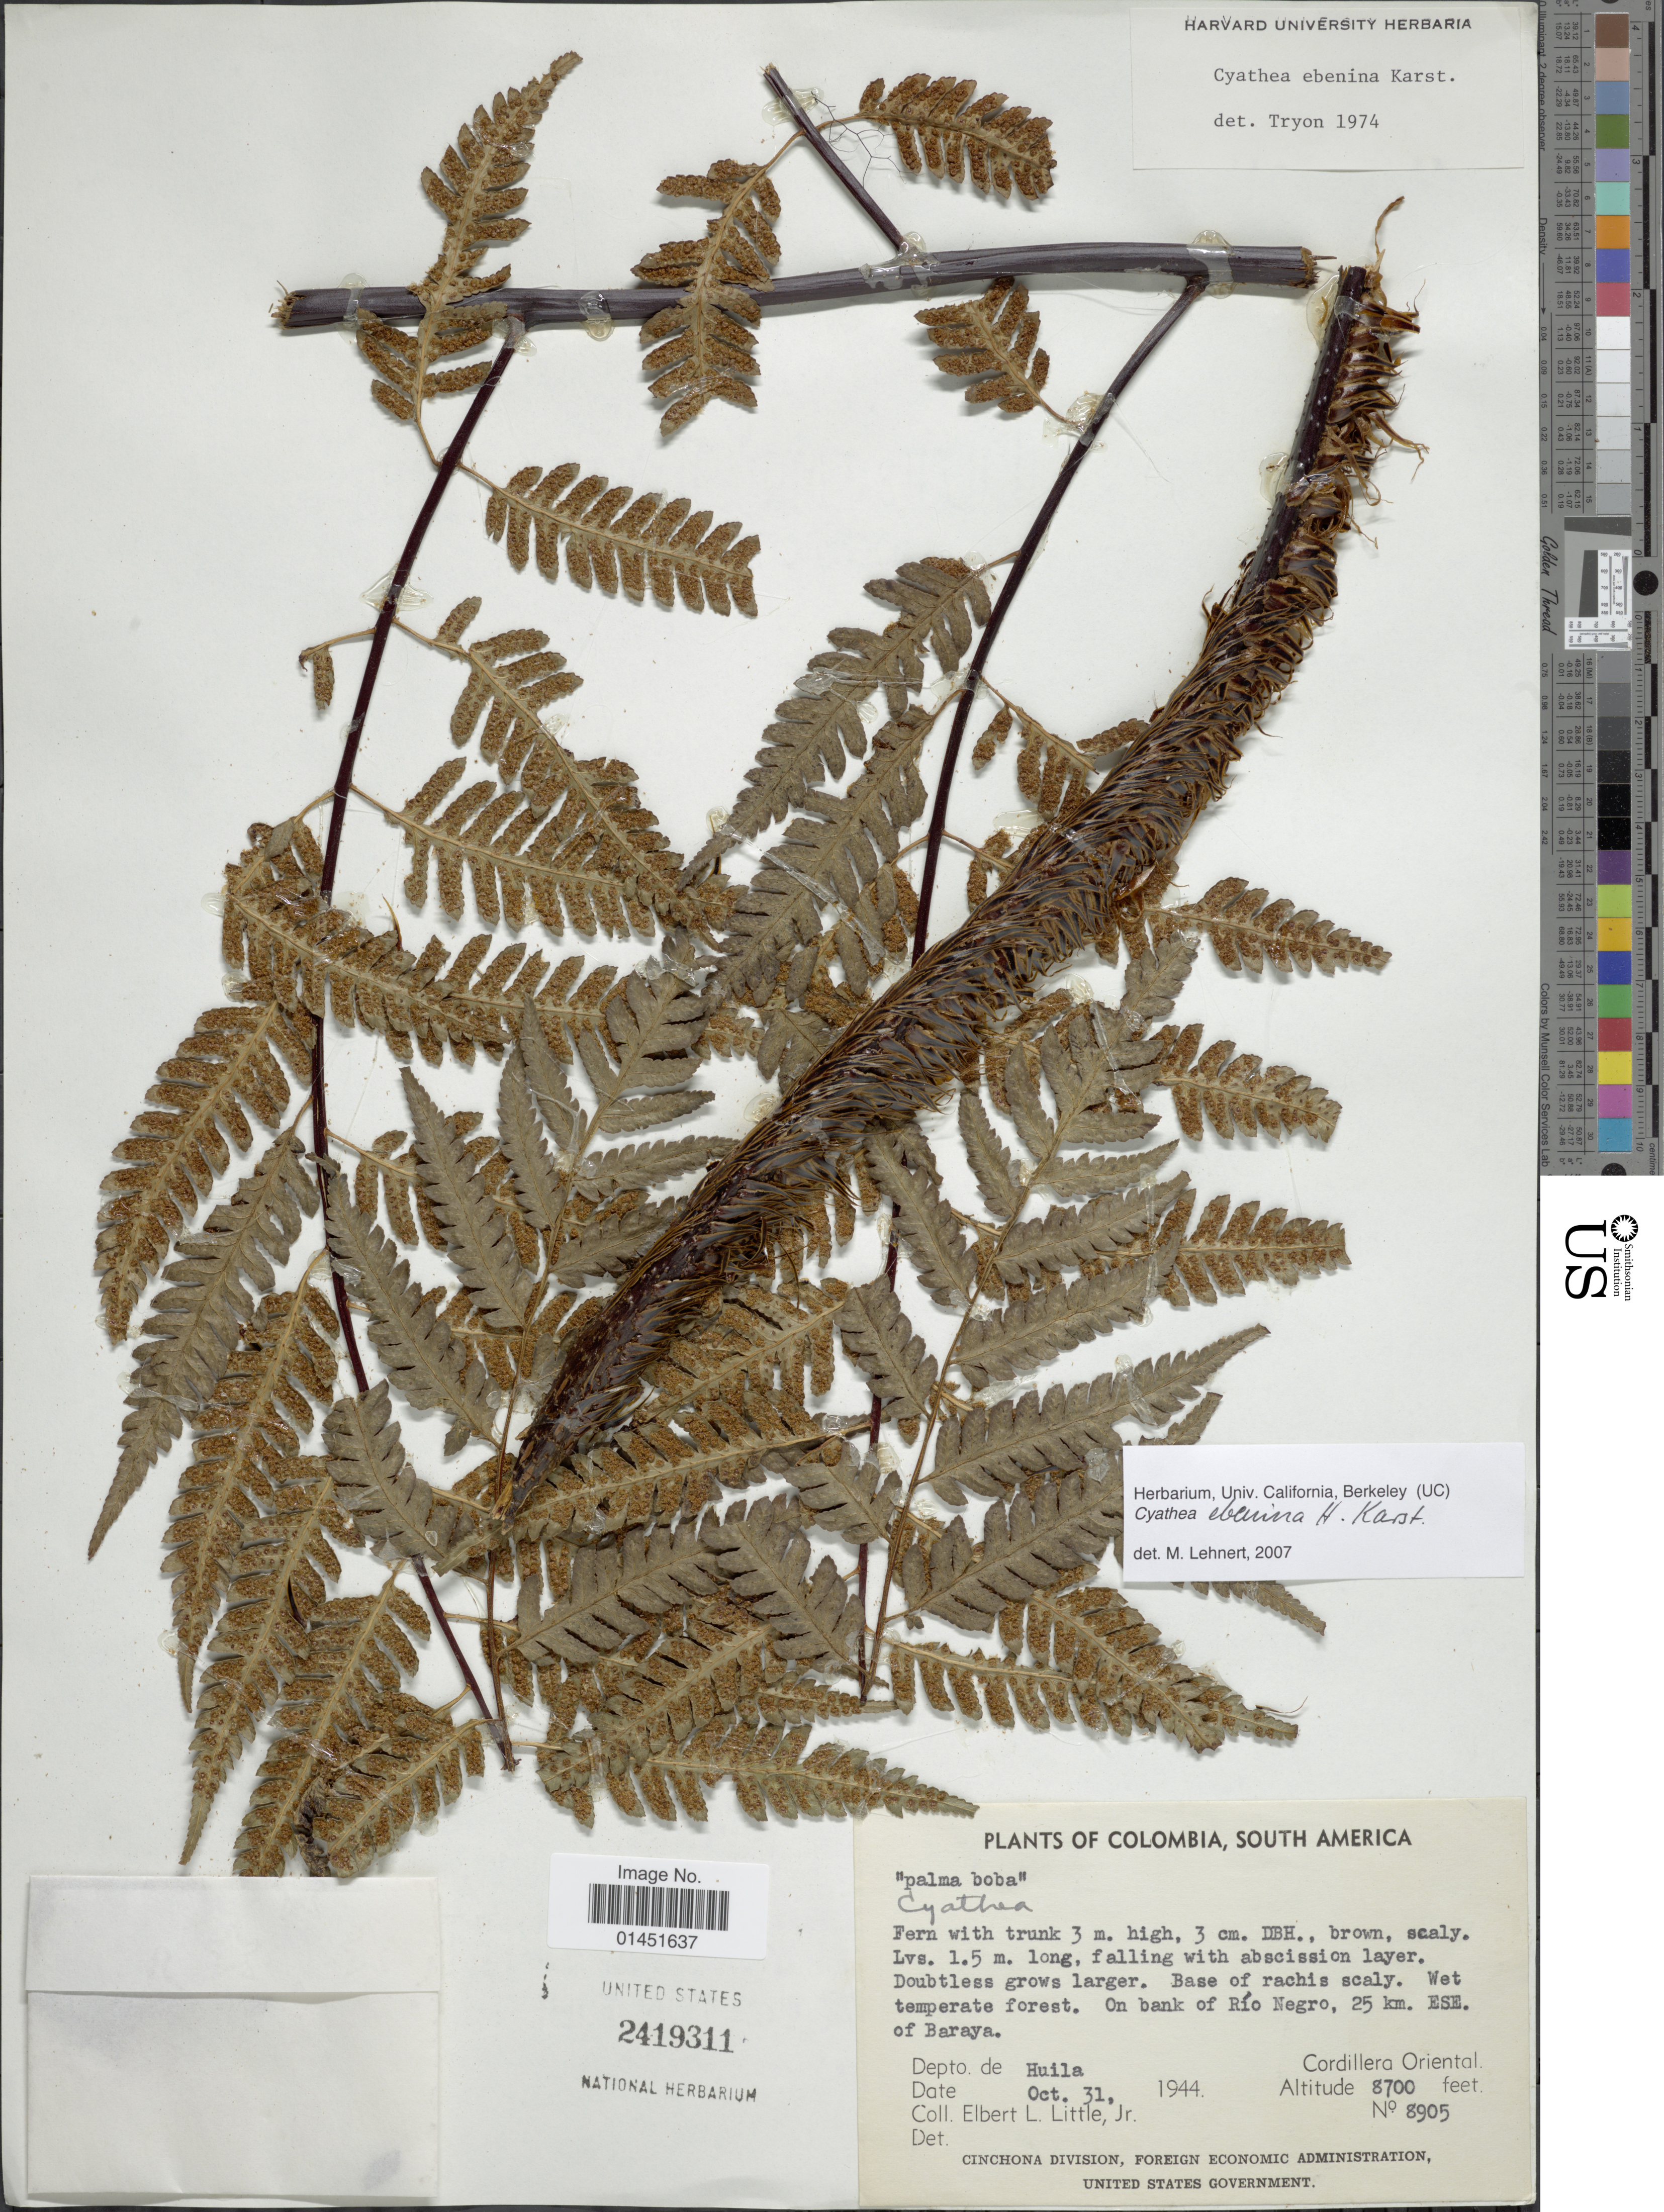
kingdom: Plantae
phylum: Tracheophyta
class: Polypodiopsida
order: Cyatheales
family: Cyatheaceae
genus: Cyathea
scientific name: Cyathea ebenina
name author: H. Karst.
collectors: E. L. Little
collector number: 8905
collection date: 1944-10-31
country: Colombia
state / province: Huila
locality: On bank of Rio Negro, 25 km. ESE. of Baraya, Cordillera Oriental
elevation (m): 2652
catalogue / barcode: US 2419311